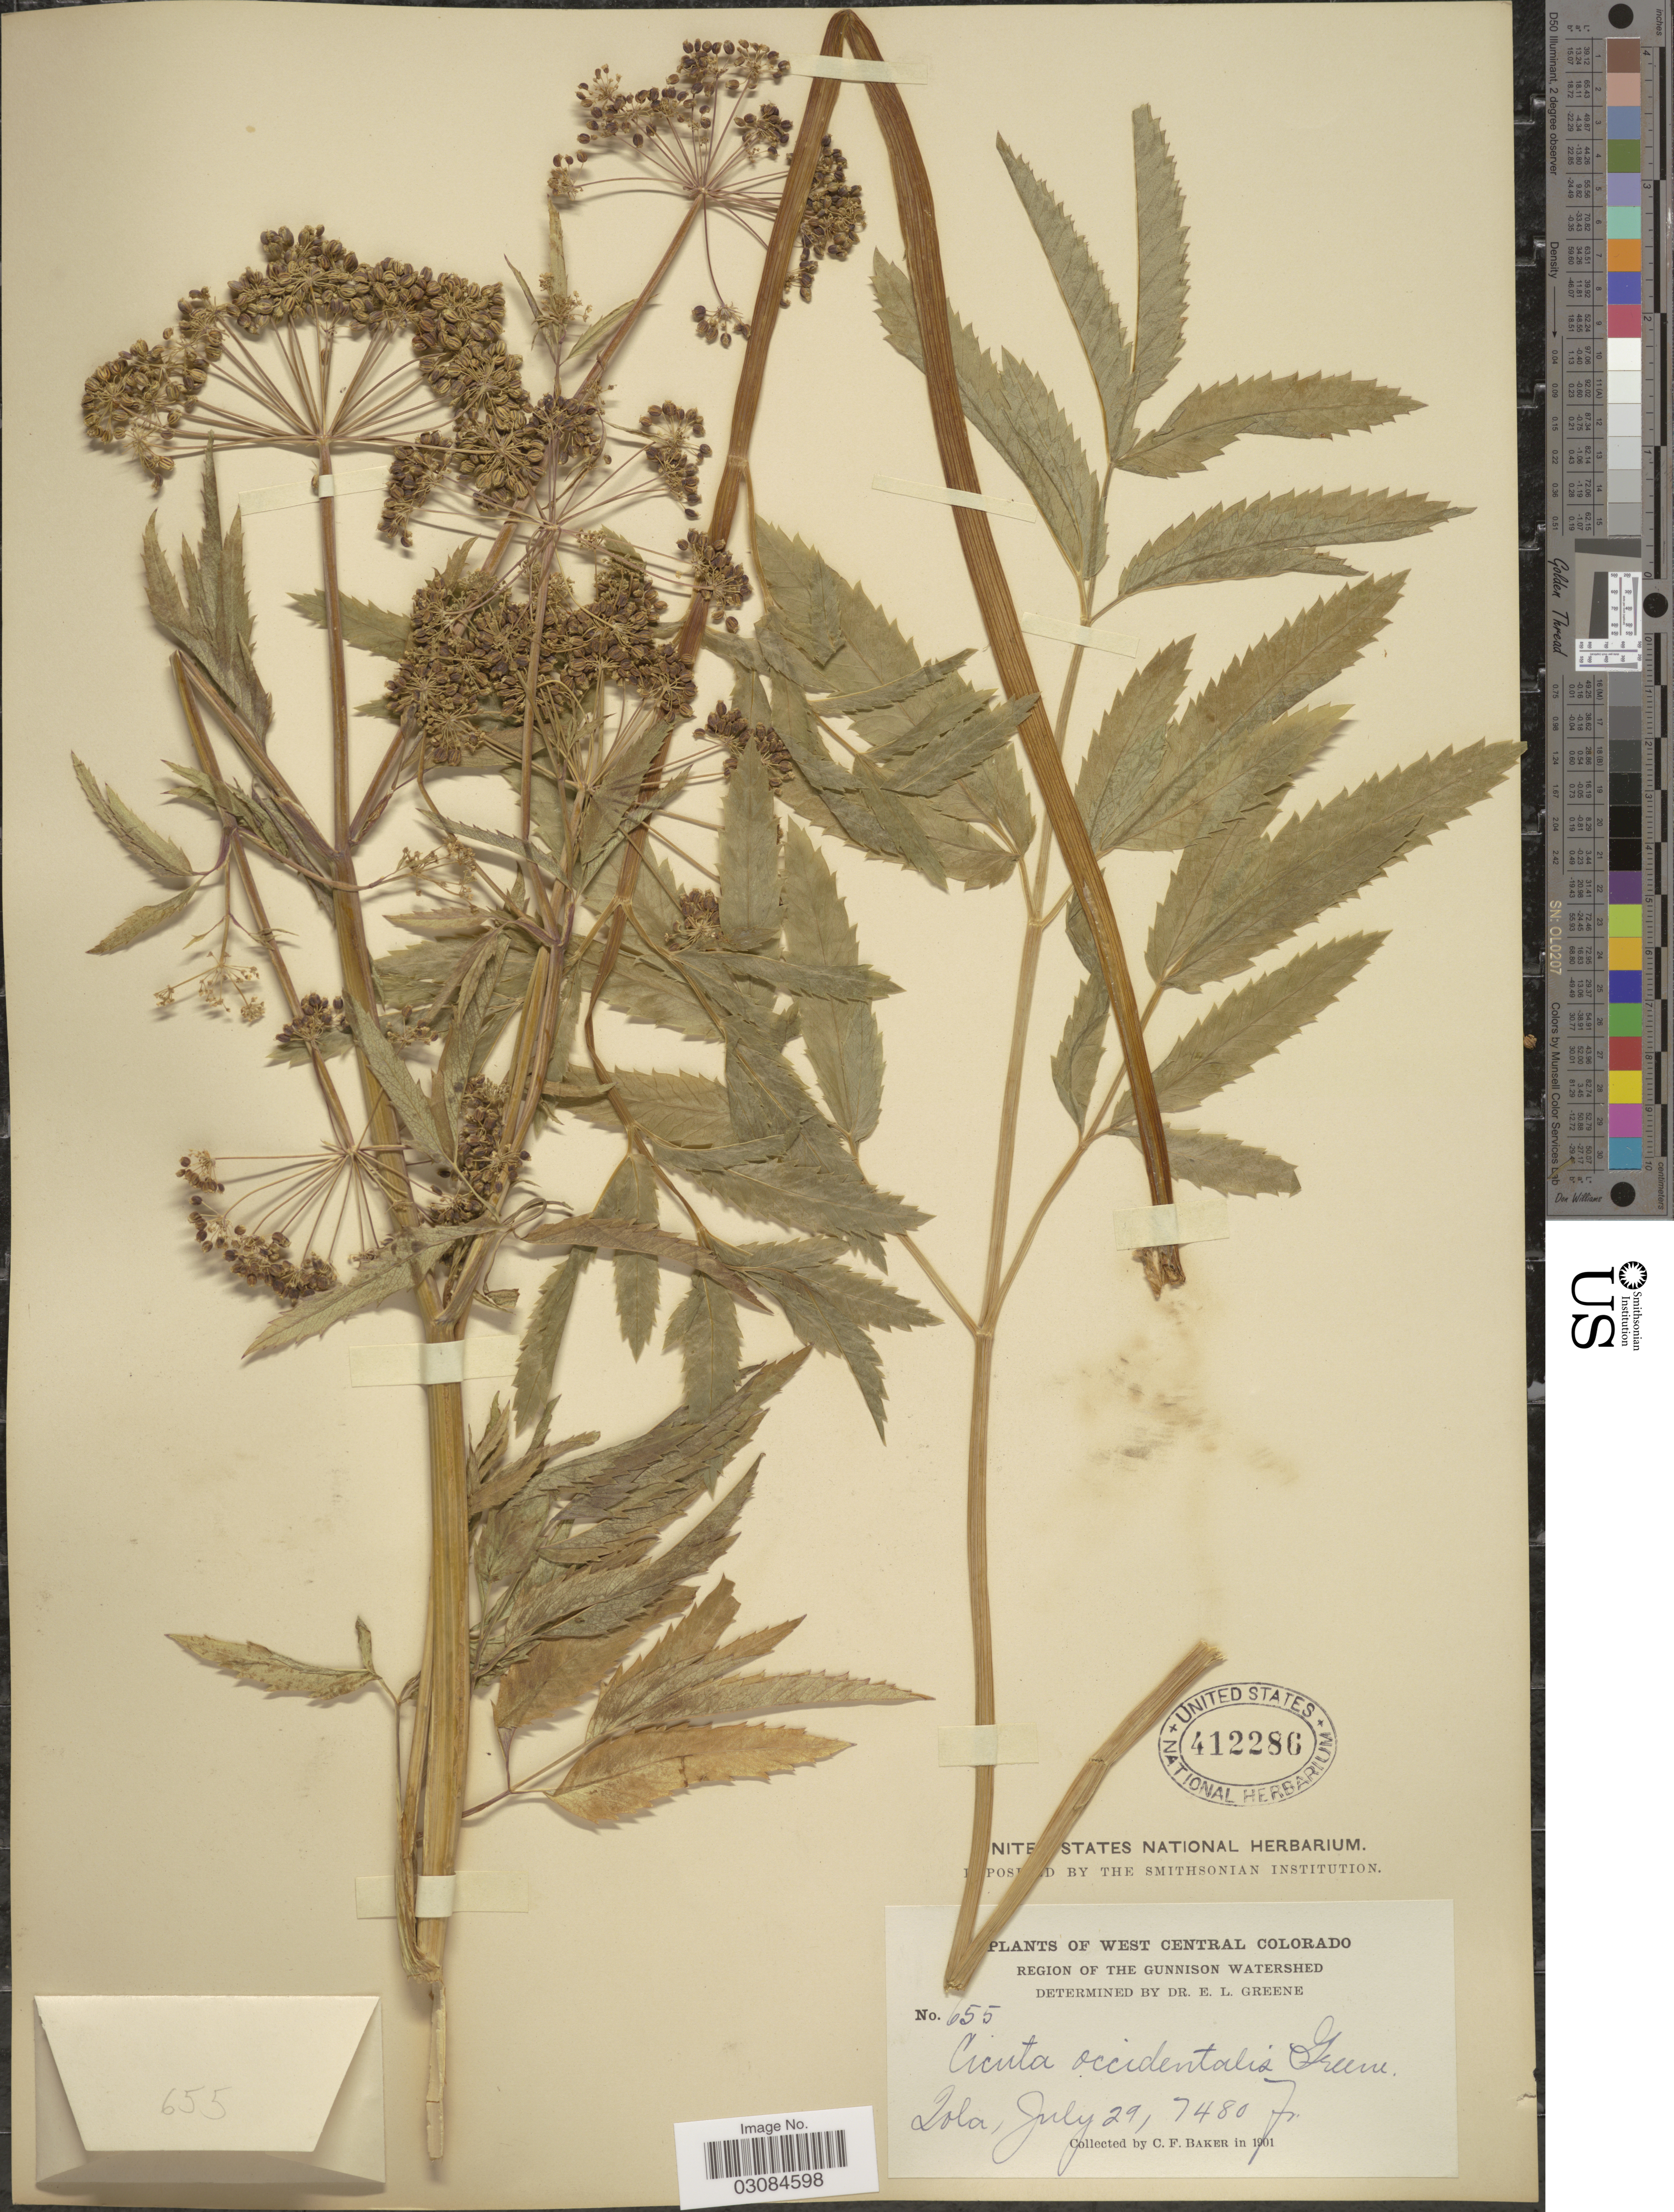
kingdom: Plantae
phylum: Tracheophyta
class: Magnoliopsida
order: Apiales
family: Apiaceae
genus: Cicuta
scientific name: Cicuta occidentalis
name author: Greene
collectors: C. F. Baker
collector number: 655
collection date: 1901-07-29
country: United States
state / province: Colorado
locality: West Central Colorado. Region of the Gunnison Watershed. Iola.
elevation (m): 2280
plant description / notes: Corrected "Zola" to "Iola."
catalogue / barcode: US 412286